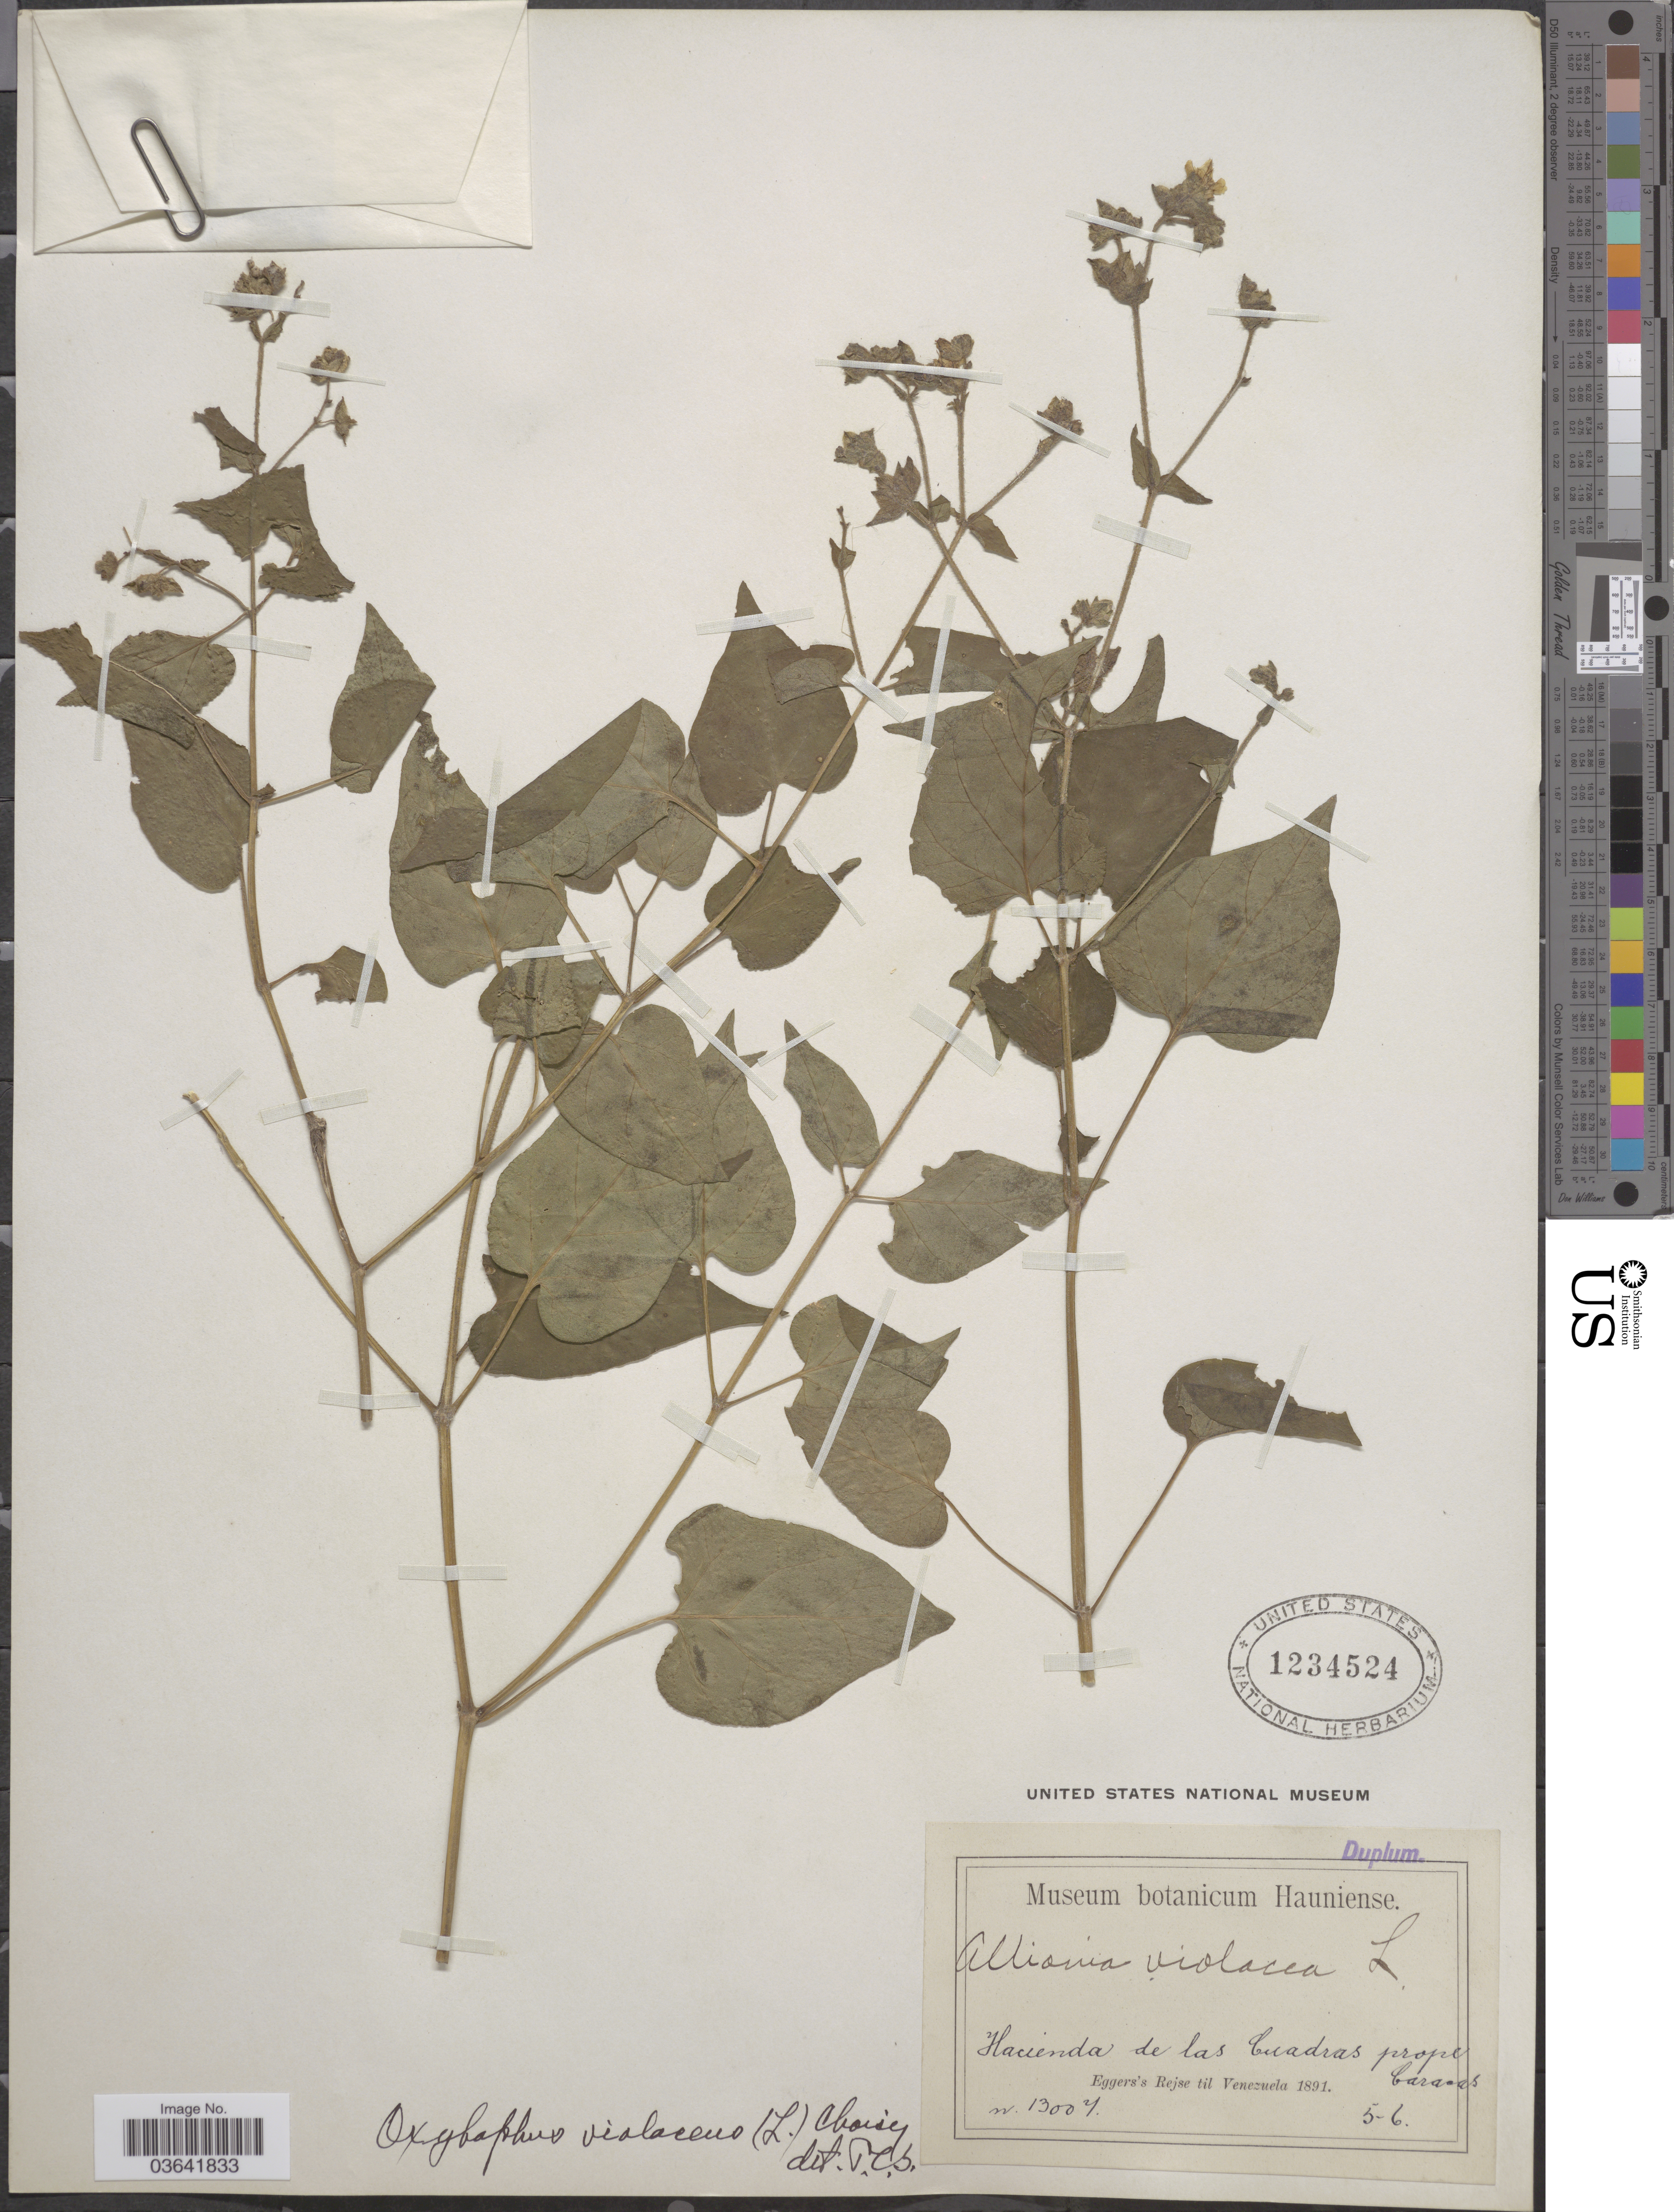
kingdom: Plantae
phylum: Tracheophyta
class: Magnoliopsida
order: Caryophyllales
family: Nyctaginaceae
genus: Mirabilis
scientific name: Mirabilis violacea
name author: (L.) Heimerl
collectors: -. Eggers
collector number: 1300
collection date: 1891-06-05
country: Venezuela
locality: Hacienda de las Cuadras prope Caracas.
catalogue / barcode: US 1234524